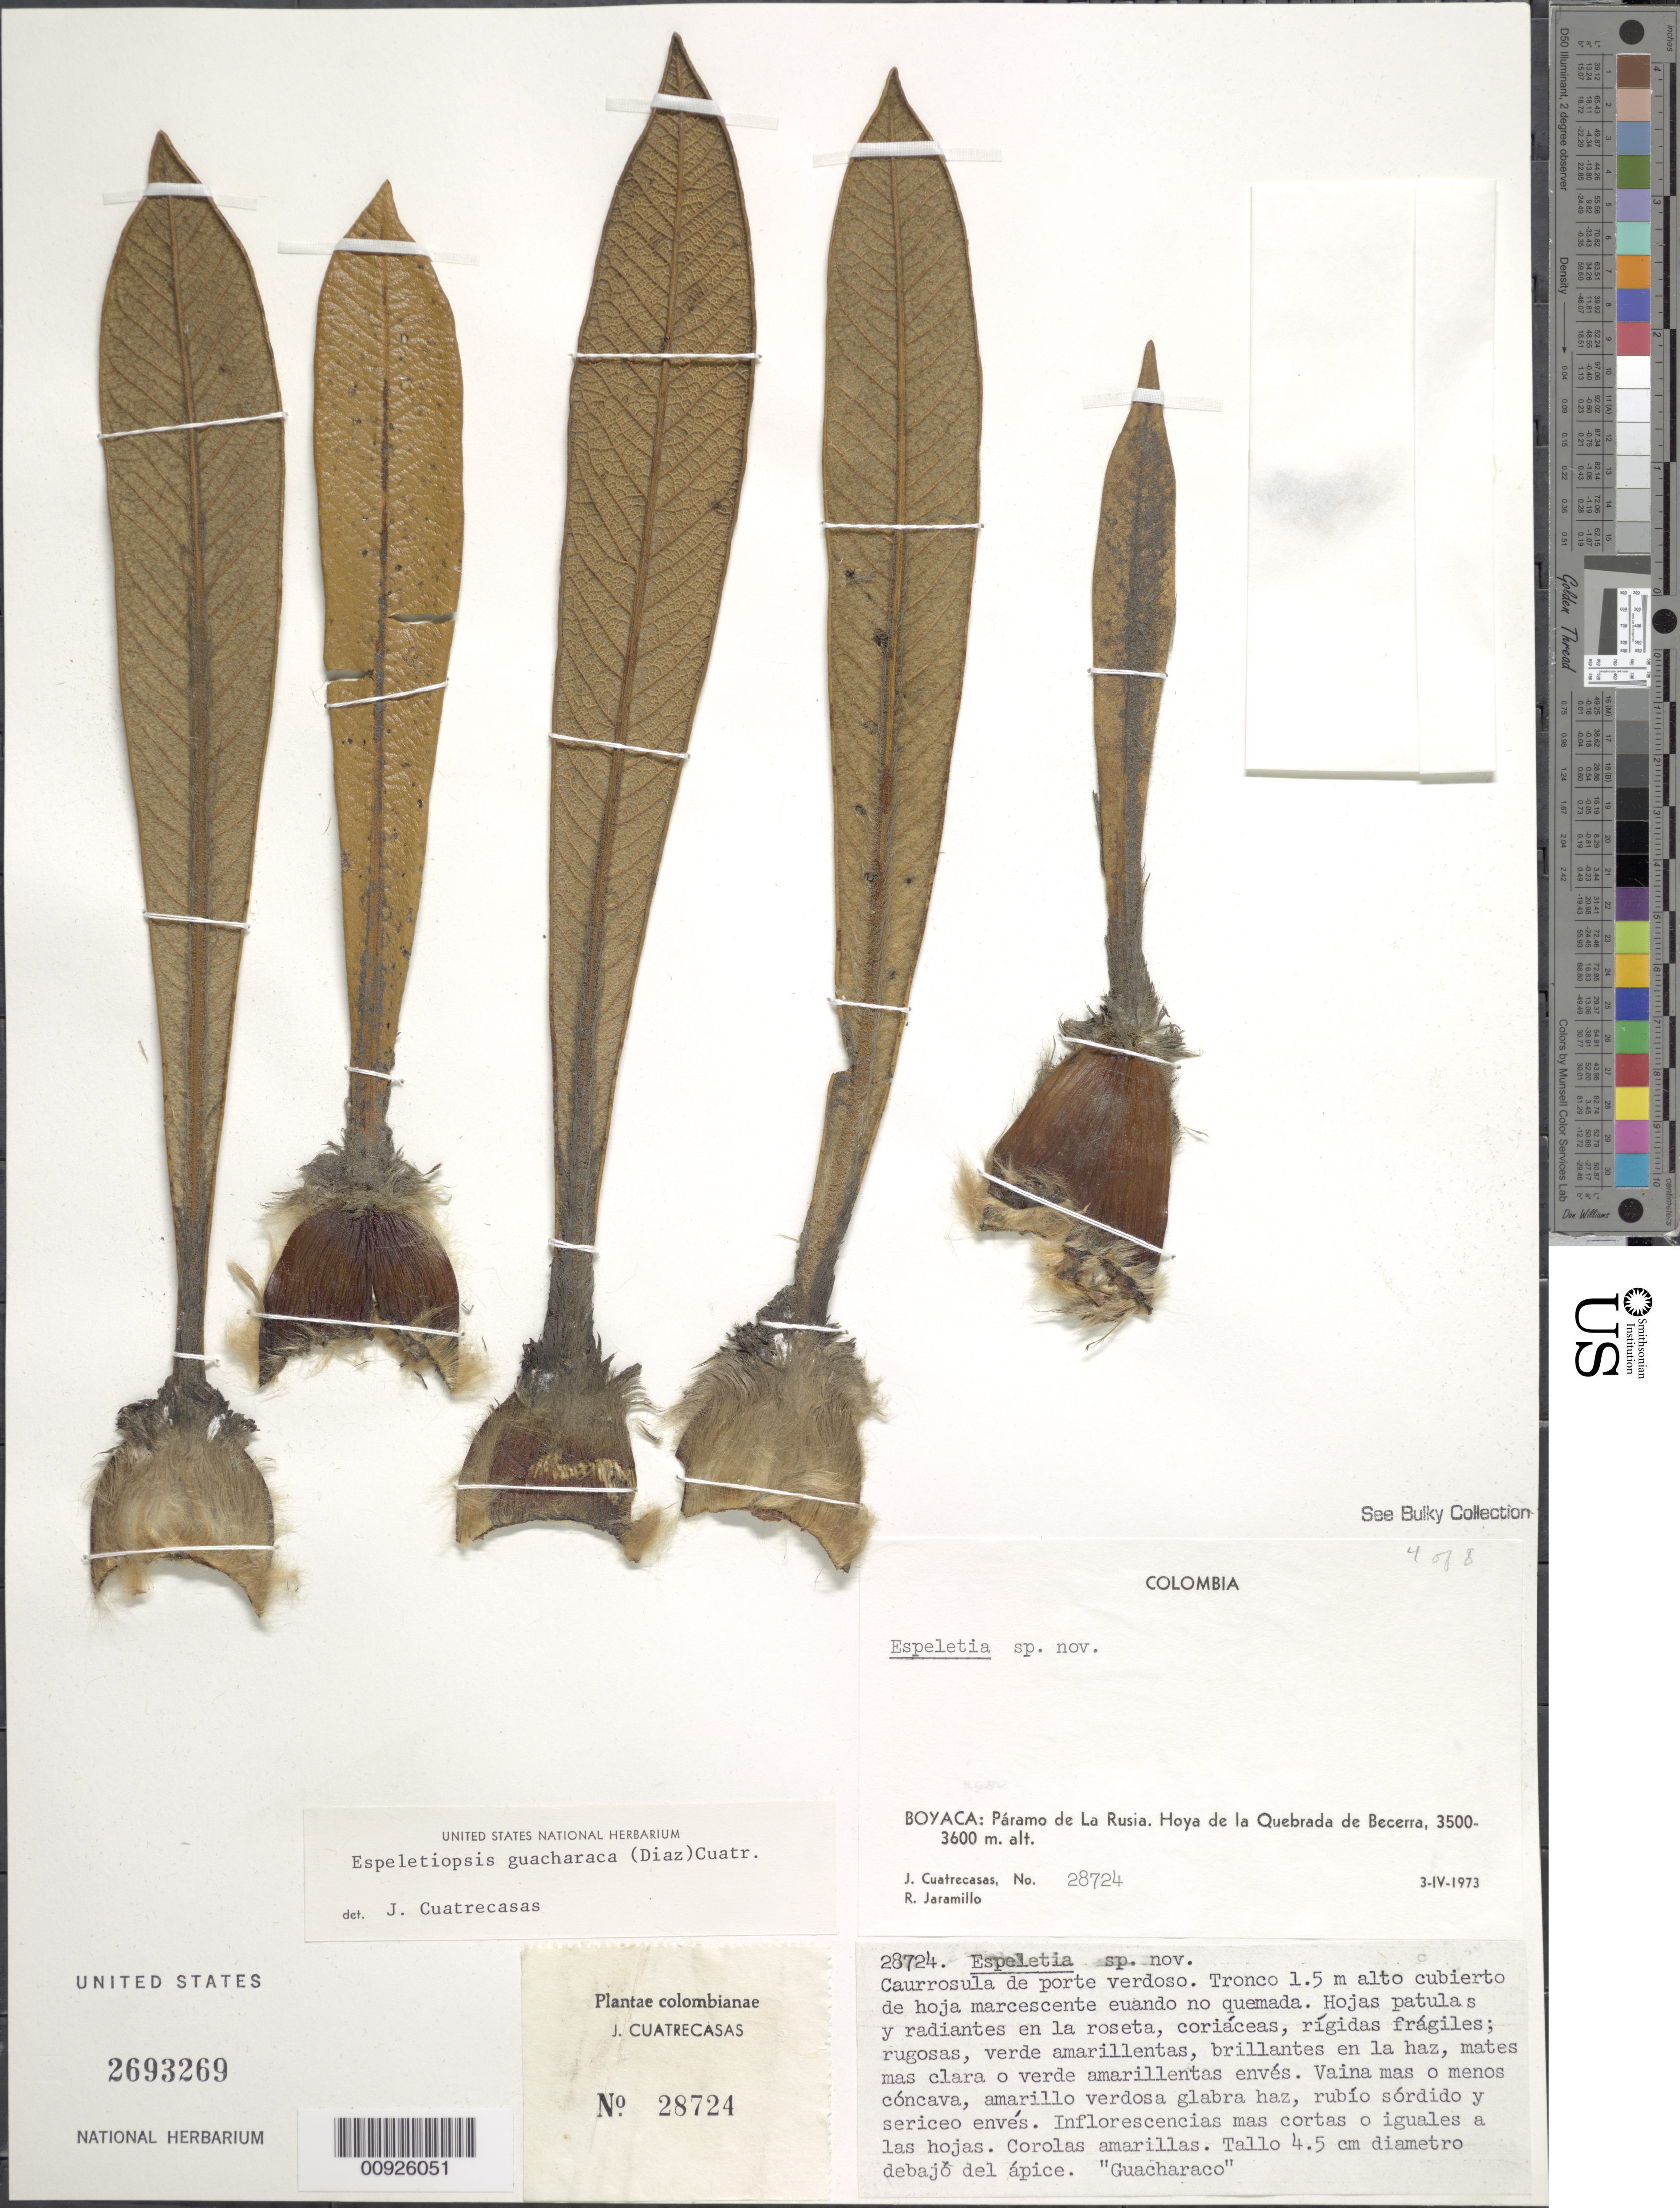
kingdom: Plantae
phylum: Tracheophyta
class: Magnoliopsida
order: Asterales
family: Asteraceae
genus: Espeletiopsis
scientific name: Espeletiopsis jimenez-quesadae var. guacharaca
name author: (S. Díaz) Cuatrec.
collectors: J. Cuatrecasas & R. Jaramillo M.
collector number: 27824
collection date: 1973-04-03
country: Colombia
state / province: Boyacá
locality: Boyacá: Paramo de La Rusia. hoya de la Quebrada de Becerra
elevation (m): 3500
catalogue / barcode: US 2693269